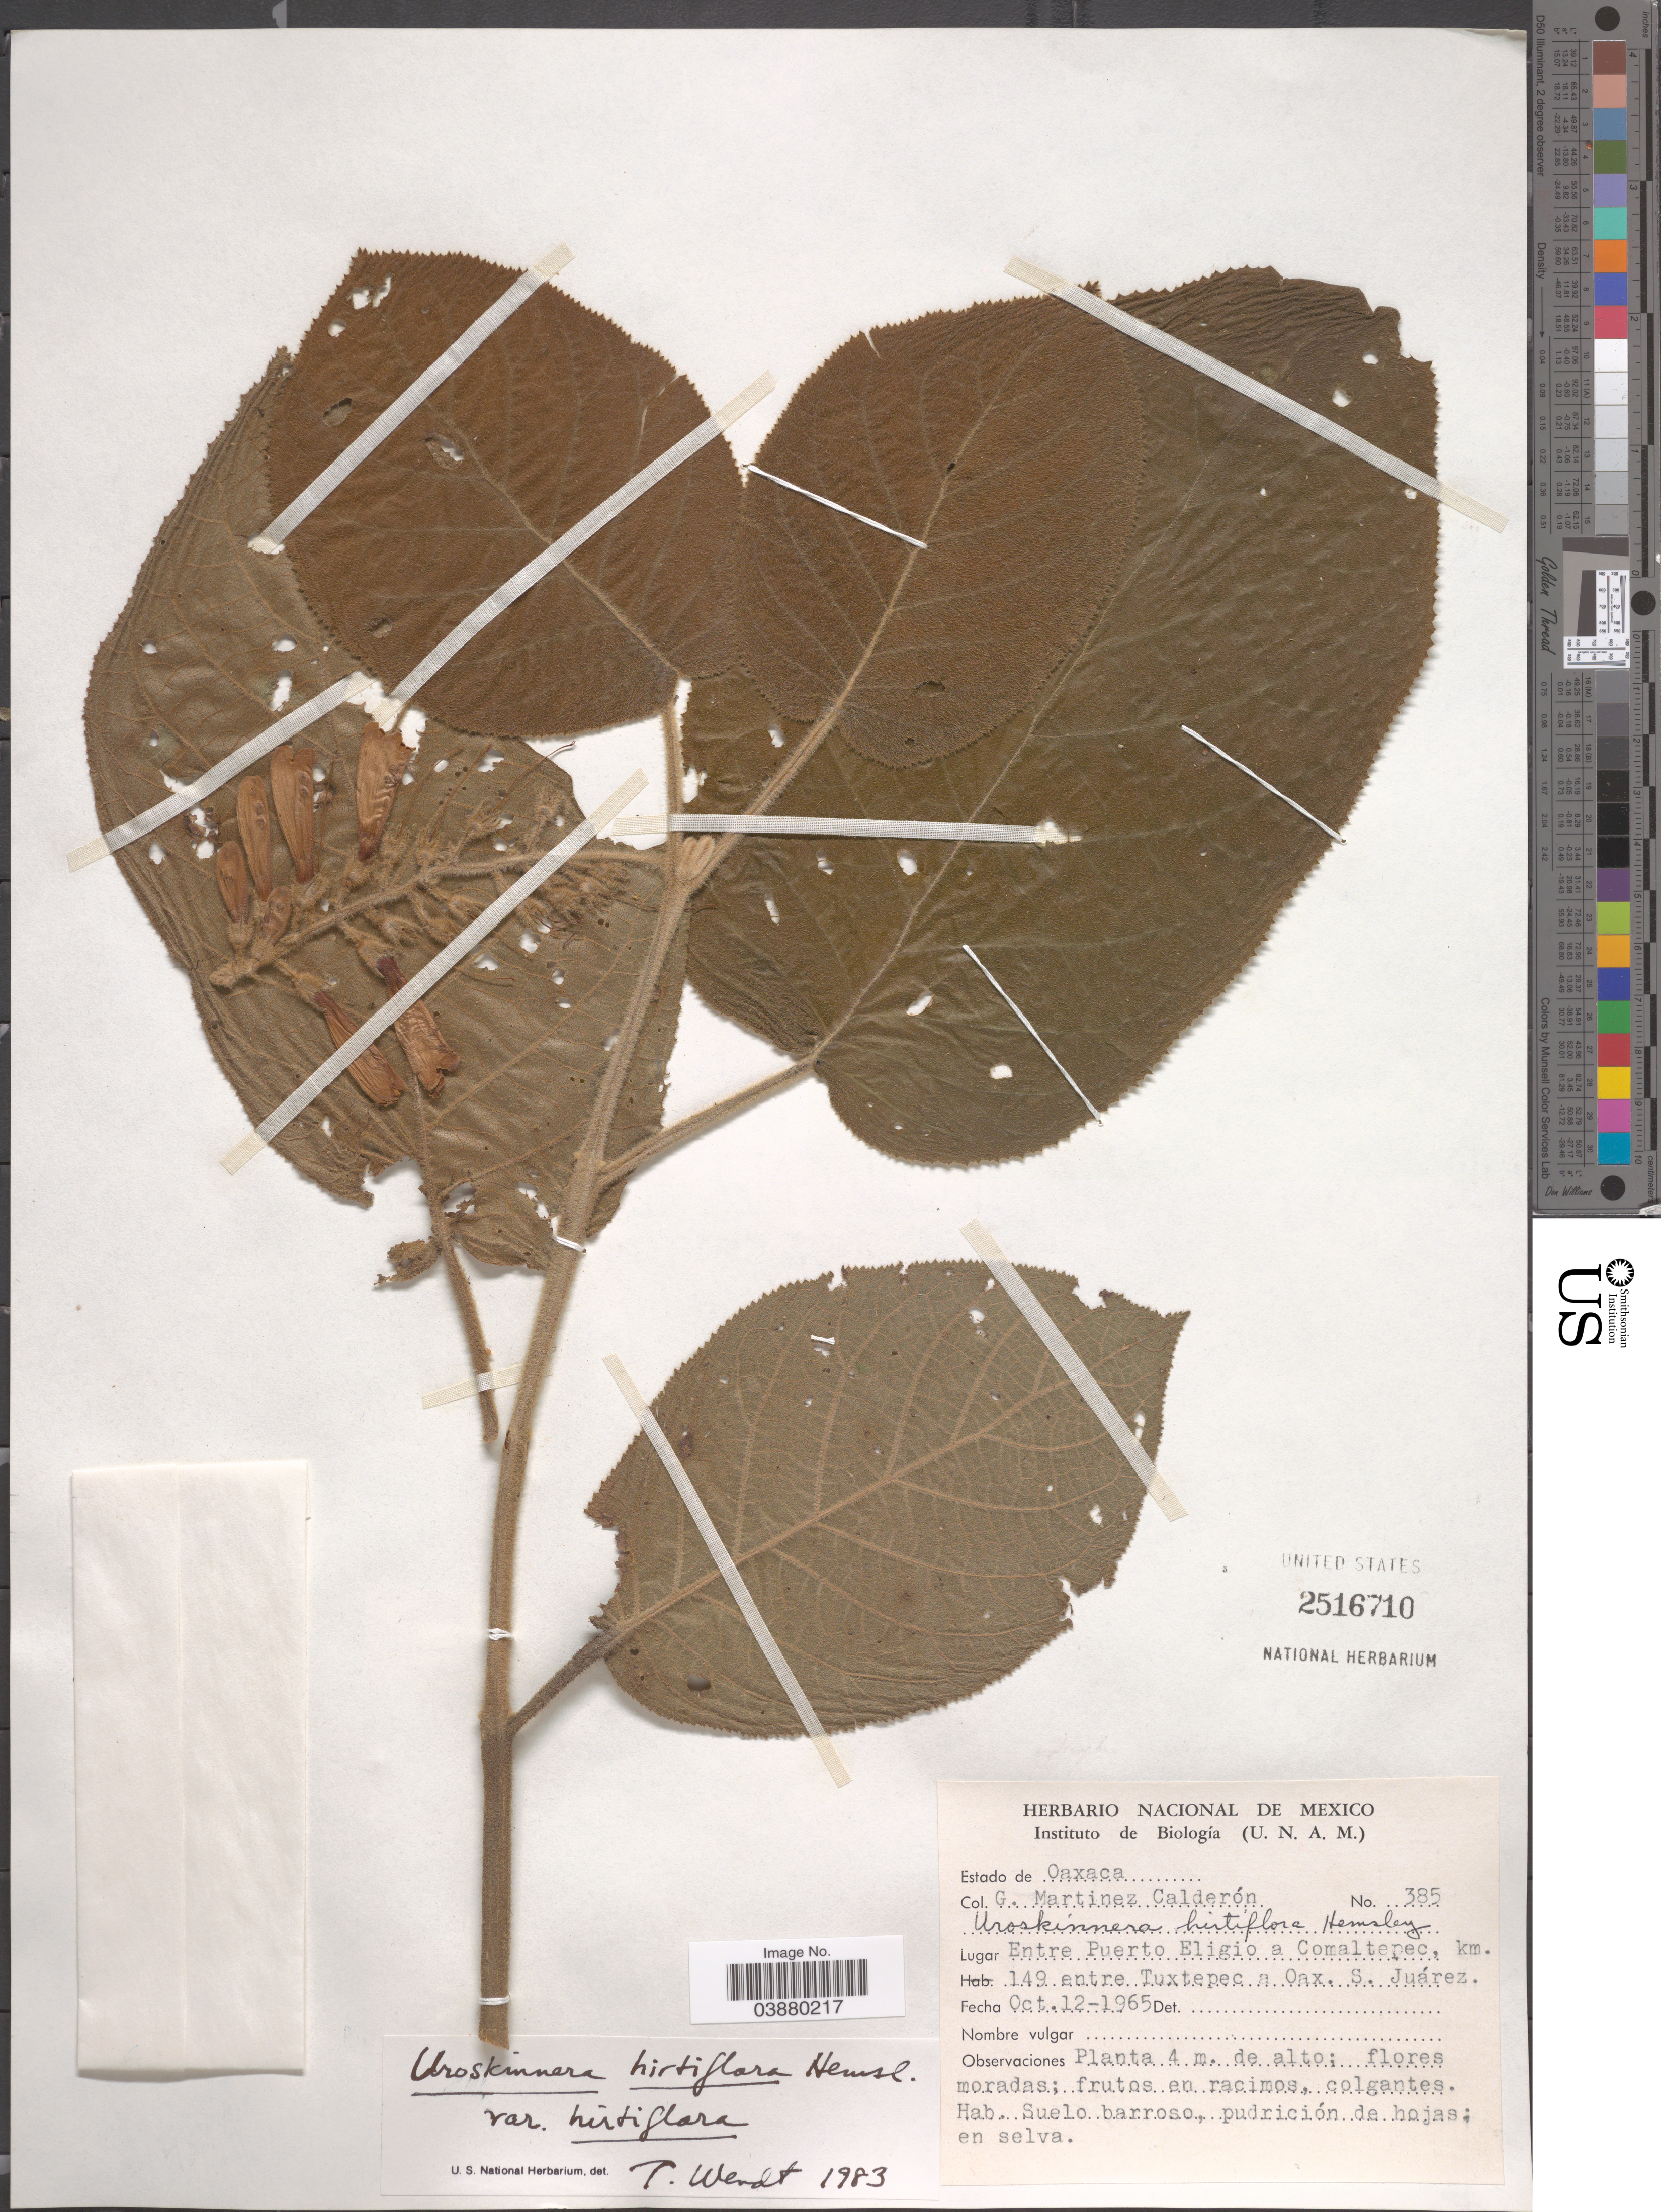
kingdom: Plantae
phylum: Tracheophyta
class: Magnoliopsida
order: Lamiales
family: Plantaginaceae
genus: Uroskinnera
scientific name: Uroskinnera hirtiflora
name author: Hemsl.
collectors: G. Martínez Calderón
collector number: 385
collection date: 1965-10-12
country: Mexico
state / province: Oaxaca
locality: Entre Puerto Eligio a Comaltepec, km. 149 entre Tuxtepec a Oax. S. Juárez.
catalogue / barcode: US 2516710